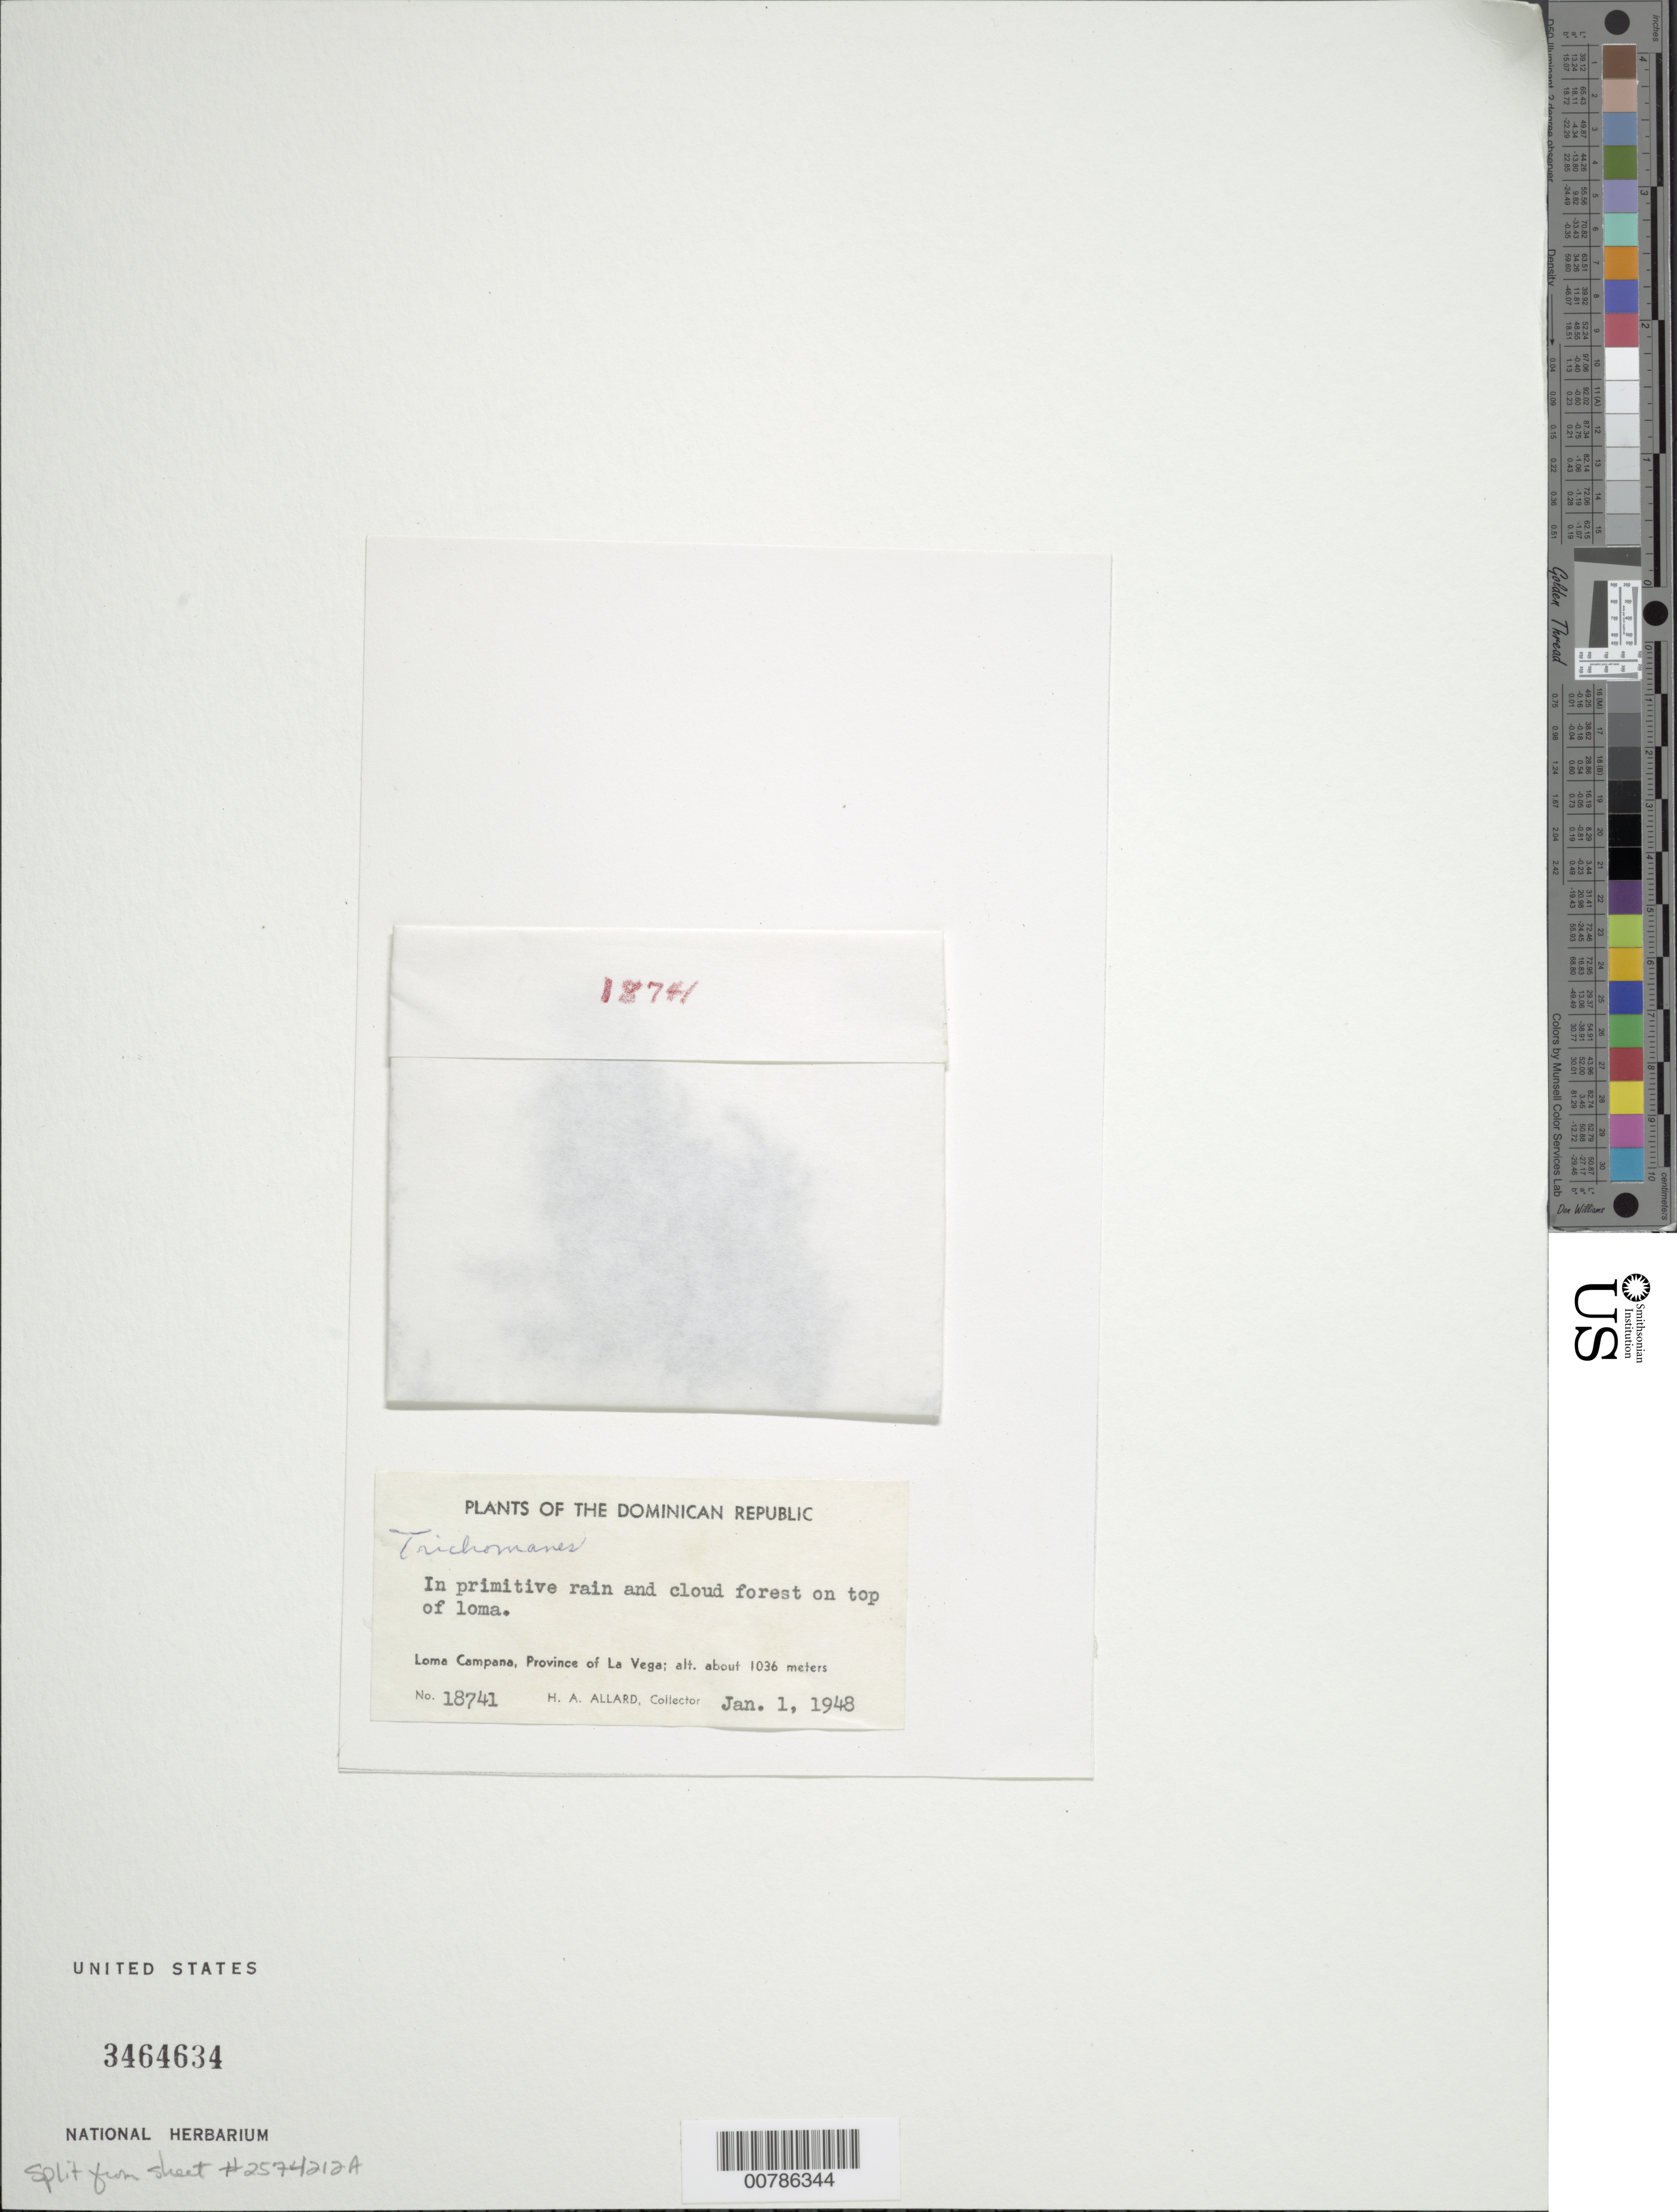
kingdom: Plantae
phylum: Tracheophyta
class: Polypodiopsida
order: Hymenophyllales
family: Hymenophyllaceae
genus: Trichomanes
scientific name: Trichomanes alatum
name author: Sw.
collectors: H. A. Allard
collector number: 18741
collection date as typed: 01 Jan 1948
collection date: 1948-01-01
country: Dominican Republic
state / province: La Vega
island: Hispaniola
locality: Loma Campana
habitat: In primitive cloud and rain forest on top of loma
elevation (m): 1036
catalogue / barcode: US 3464634